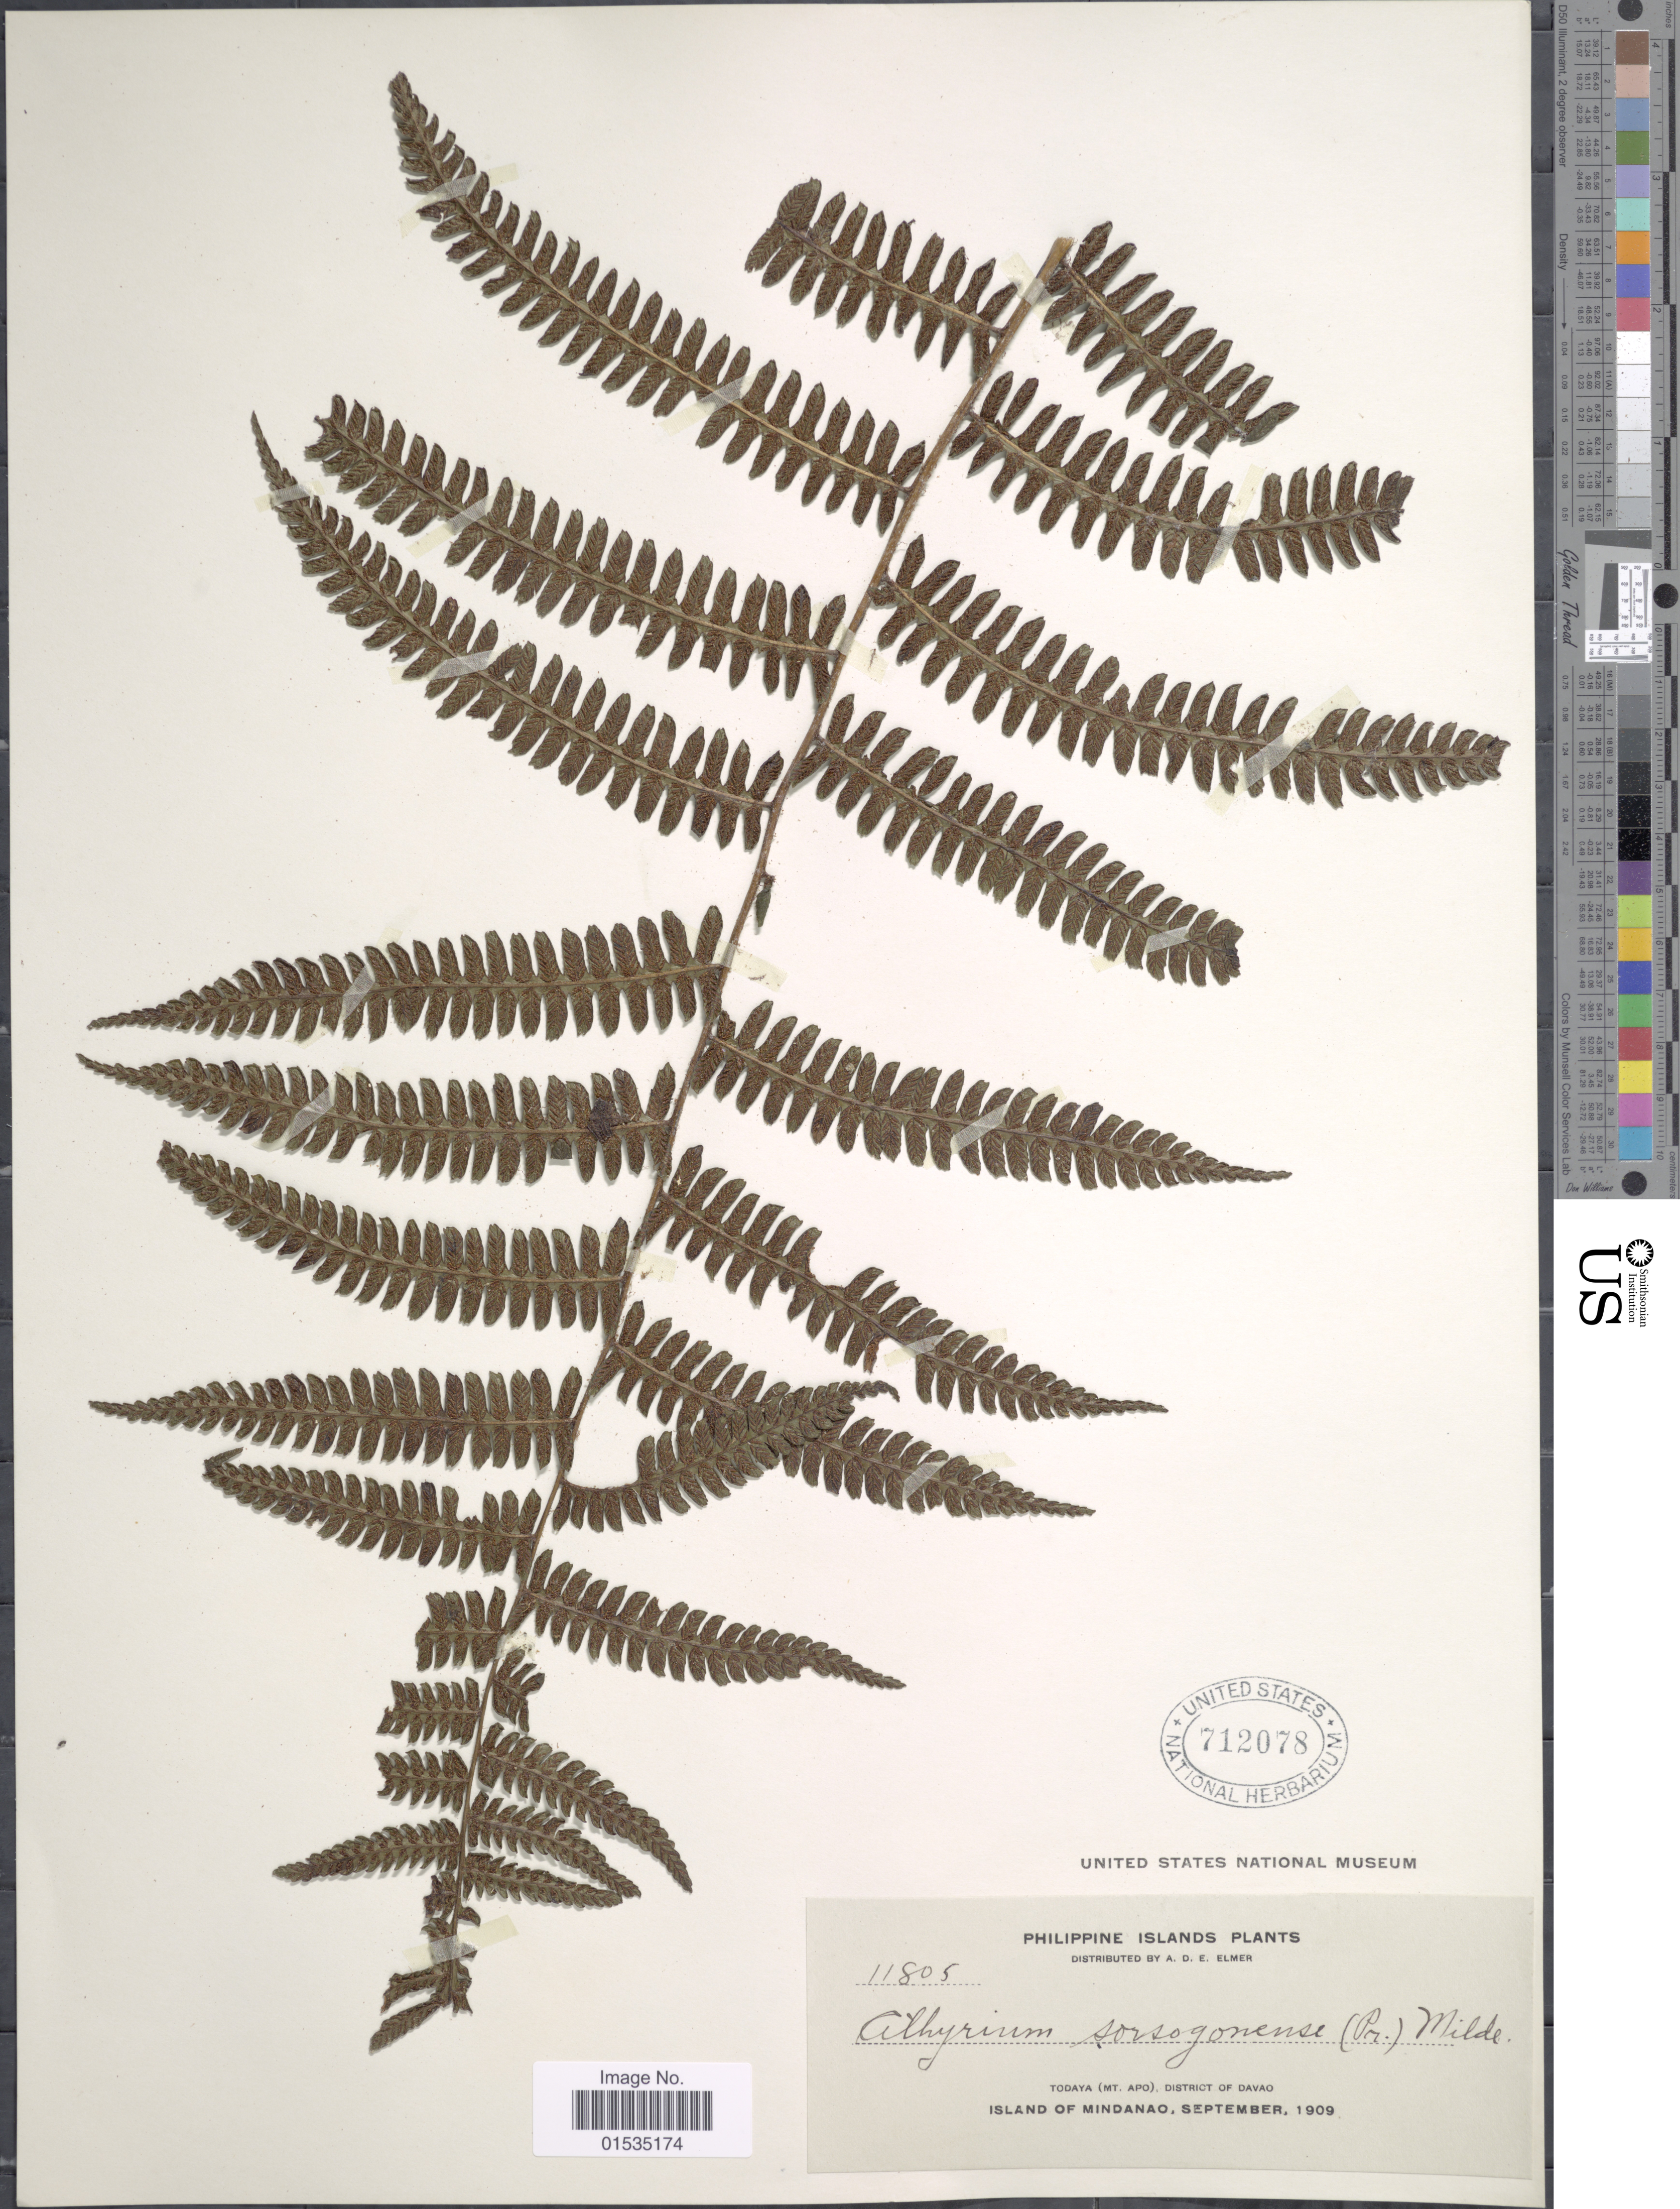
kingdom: Plantae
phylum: Tracheophyta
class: Polypodiopsida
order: Polypodiales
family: Athyriaceae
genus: Diplazium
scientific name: Diplazium sorzogonense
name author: (C. Presl) C. Presl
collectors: A. D. E. Elmer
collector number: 11805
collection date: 1909-09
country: Philippines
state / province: Davao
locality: Todaya (Mt. Apo), Island of Mindanao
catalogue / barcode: US 712078